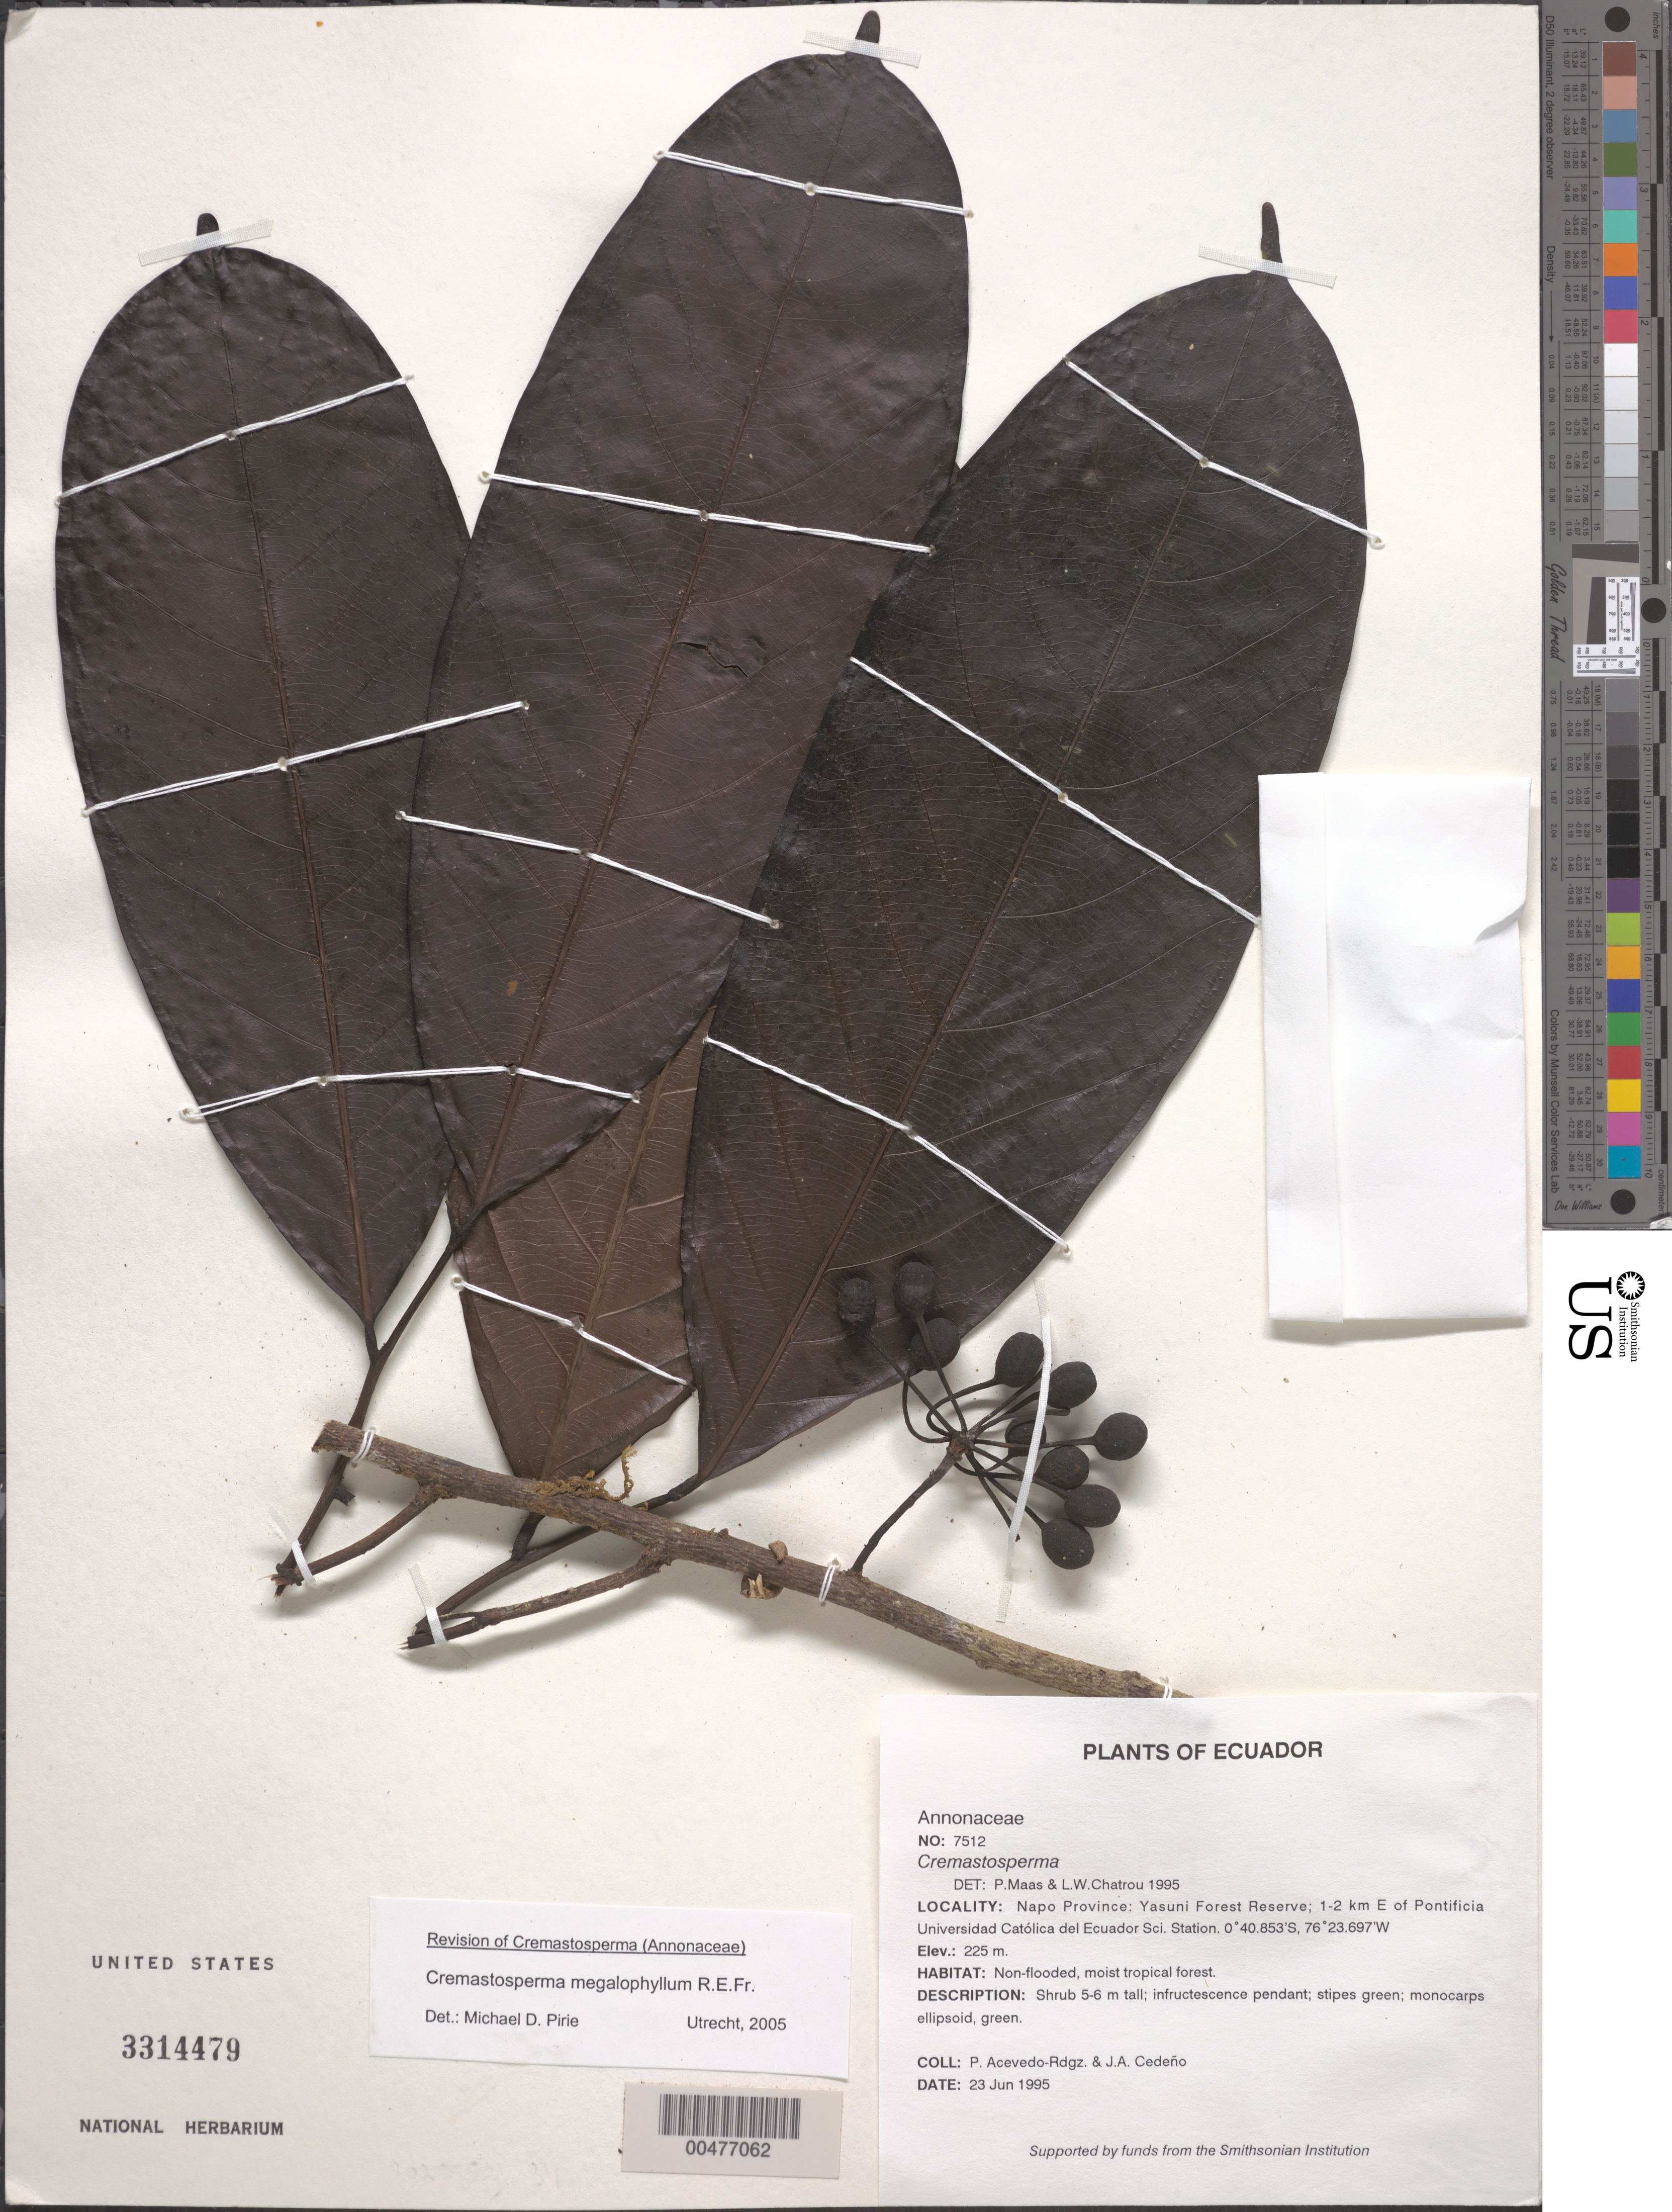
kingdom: Plantae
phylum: Tracheophyta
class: Magnoliopsida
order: Magnoliales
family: Annonaceae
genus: Cremastosperma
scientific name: Cremastosperma megalophyllum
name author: R.E. Fr.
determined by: Pirie, M. D., (U)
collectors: P. Acevedo-Rodr. & J. A. Cedeño M.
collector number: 7512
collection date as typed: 23 Jun 1995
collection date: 1995-06-23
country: Ecuador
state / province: Napo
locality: Napo Province: Yasuni Forest Reserve; 1-2 km E of Pontificia Universidad Católica del Ecuador Sci. Station.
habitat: Non-flooded, moist tropical forest.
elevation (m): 225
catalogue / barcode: US 3314479